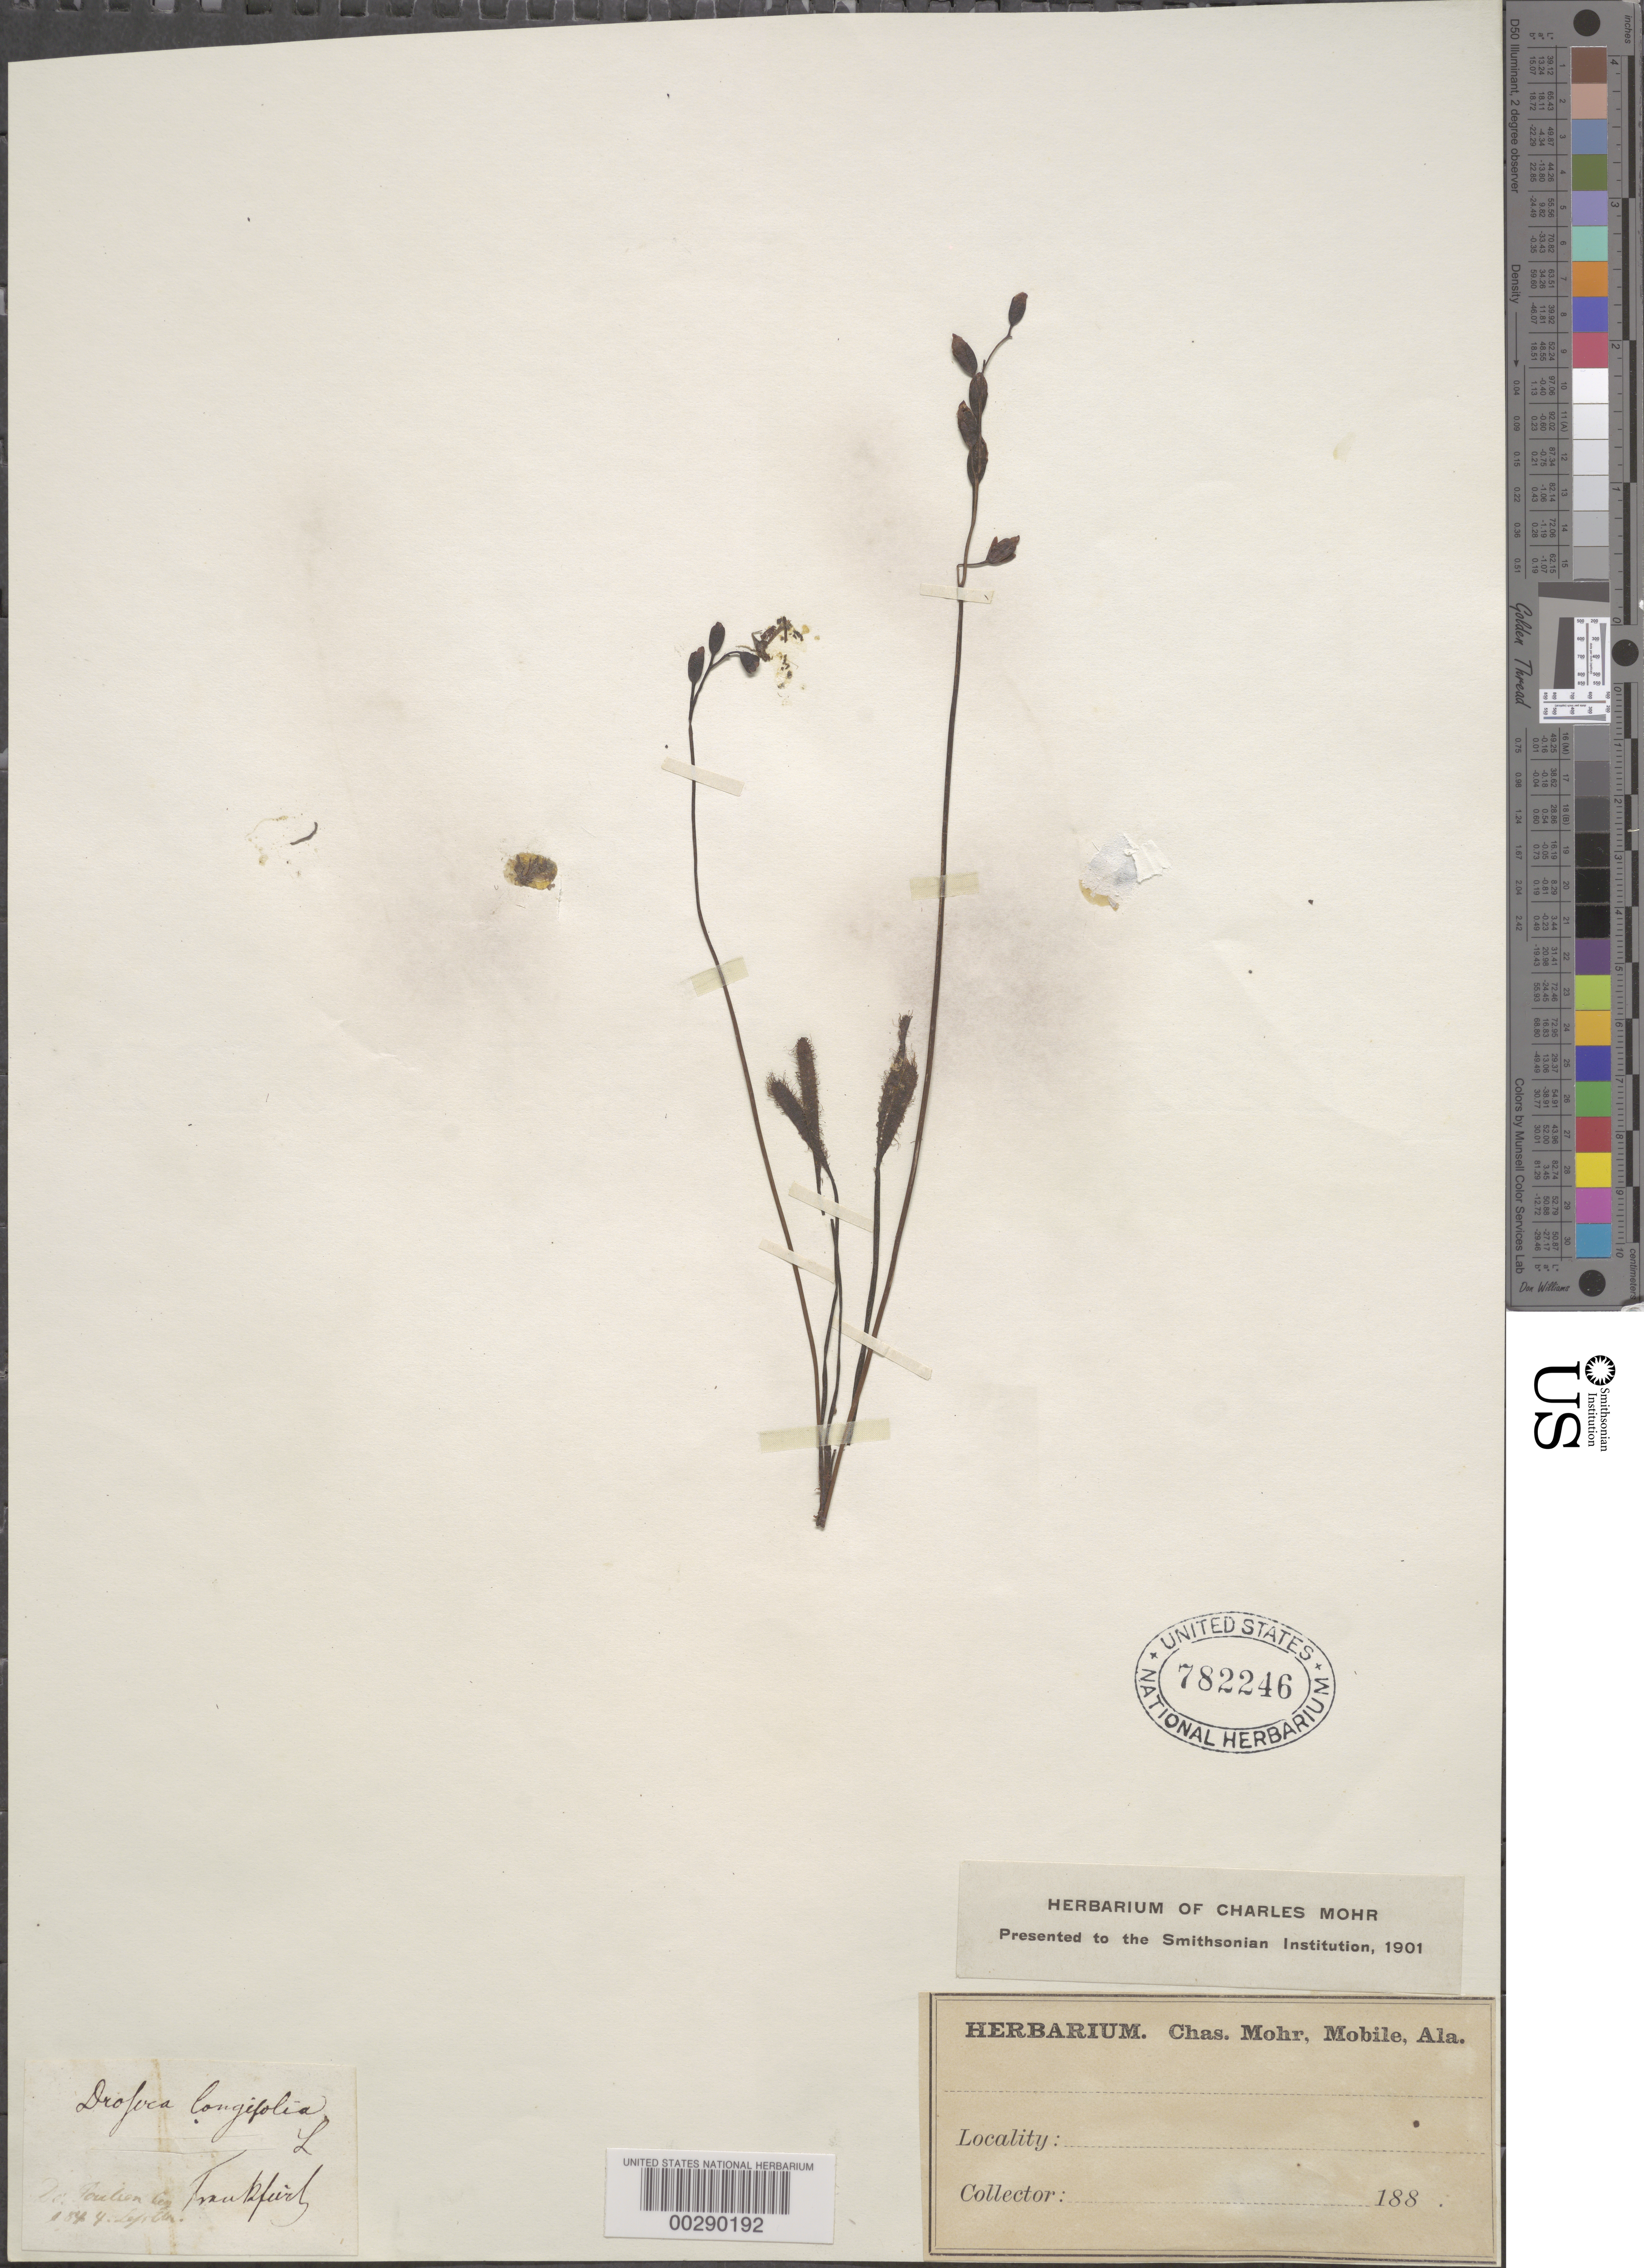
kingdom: Plantae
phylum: Tracheophyta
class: Magnoliopsida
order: Caryophyllales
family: Droseraceae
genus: Drosera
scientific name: Drosera anglica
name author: Huds.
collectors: ex herb. C. Mohr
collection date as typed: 188-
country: Germany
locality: Frankfurt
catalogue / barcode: US 782246